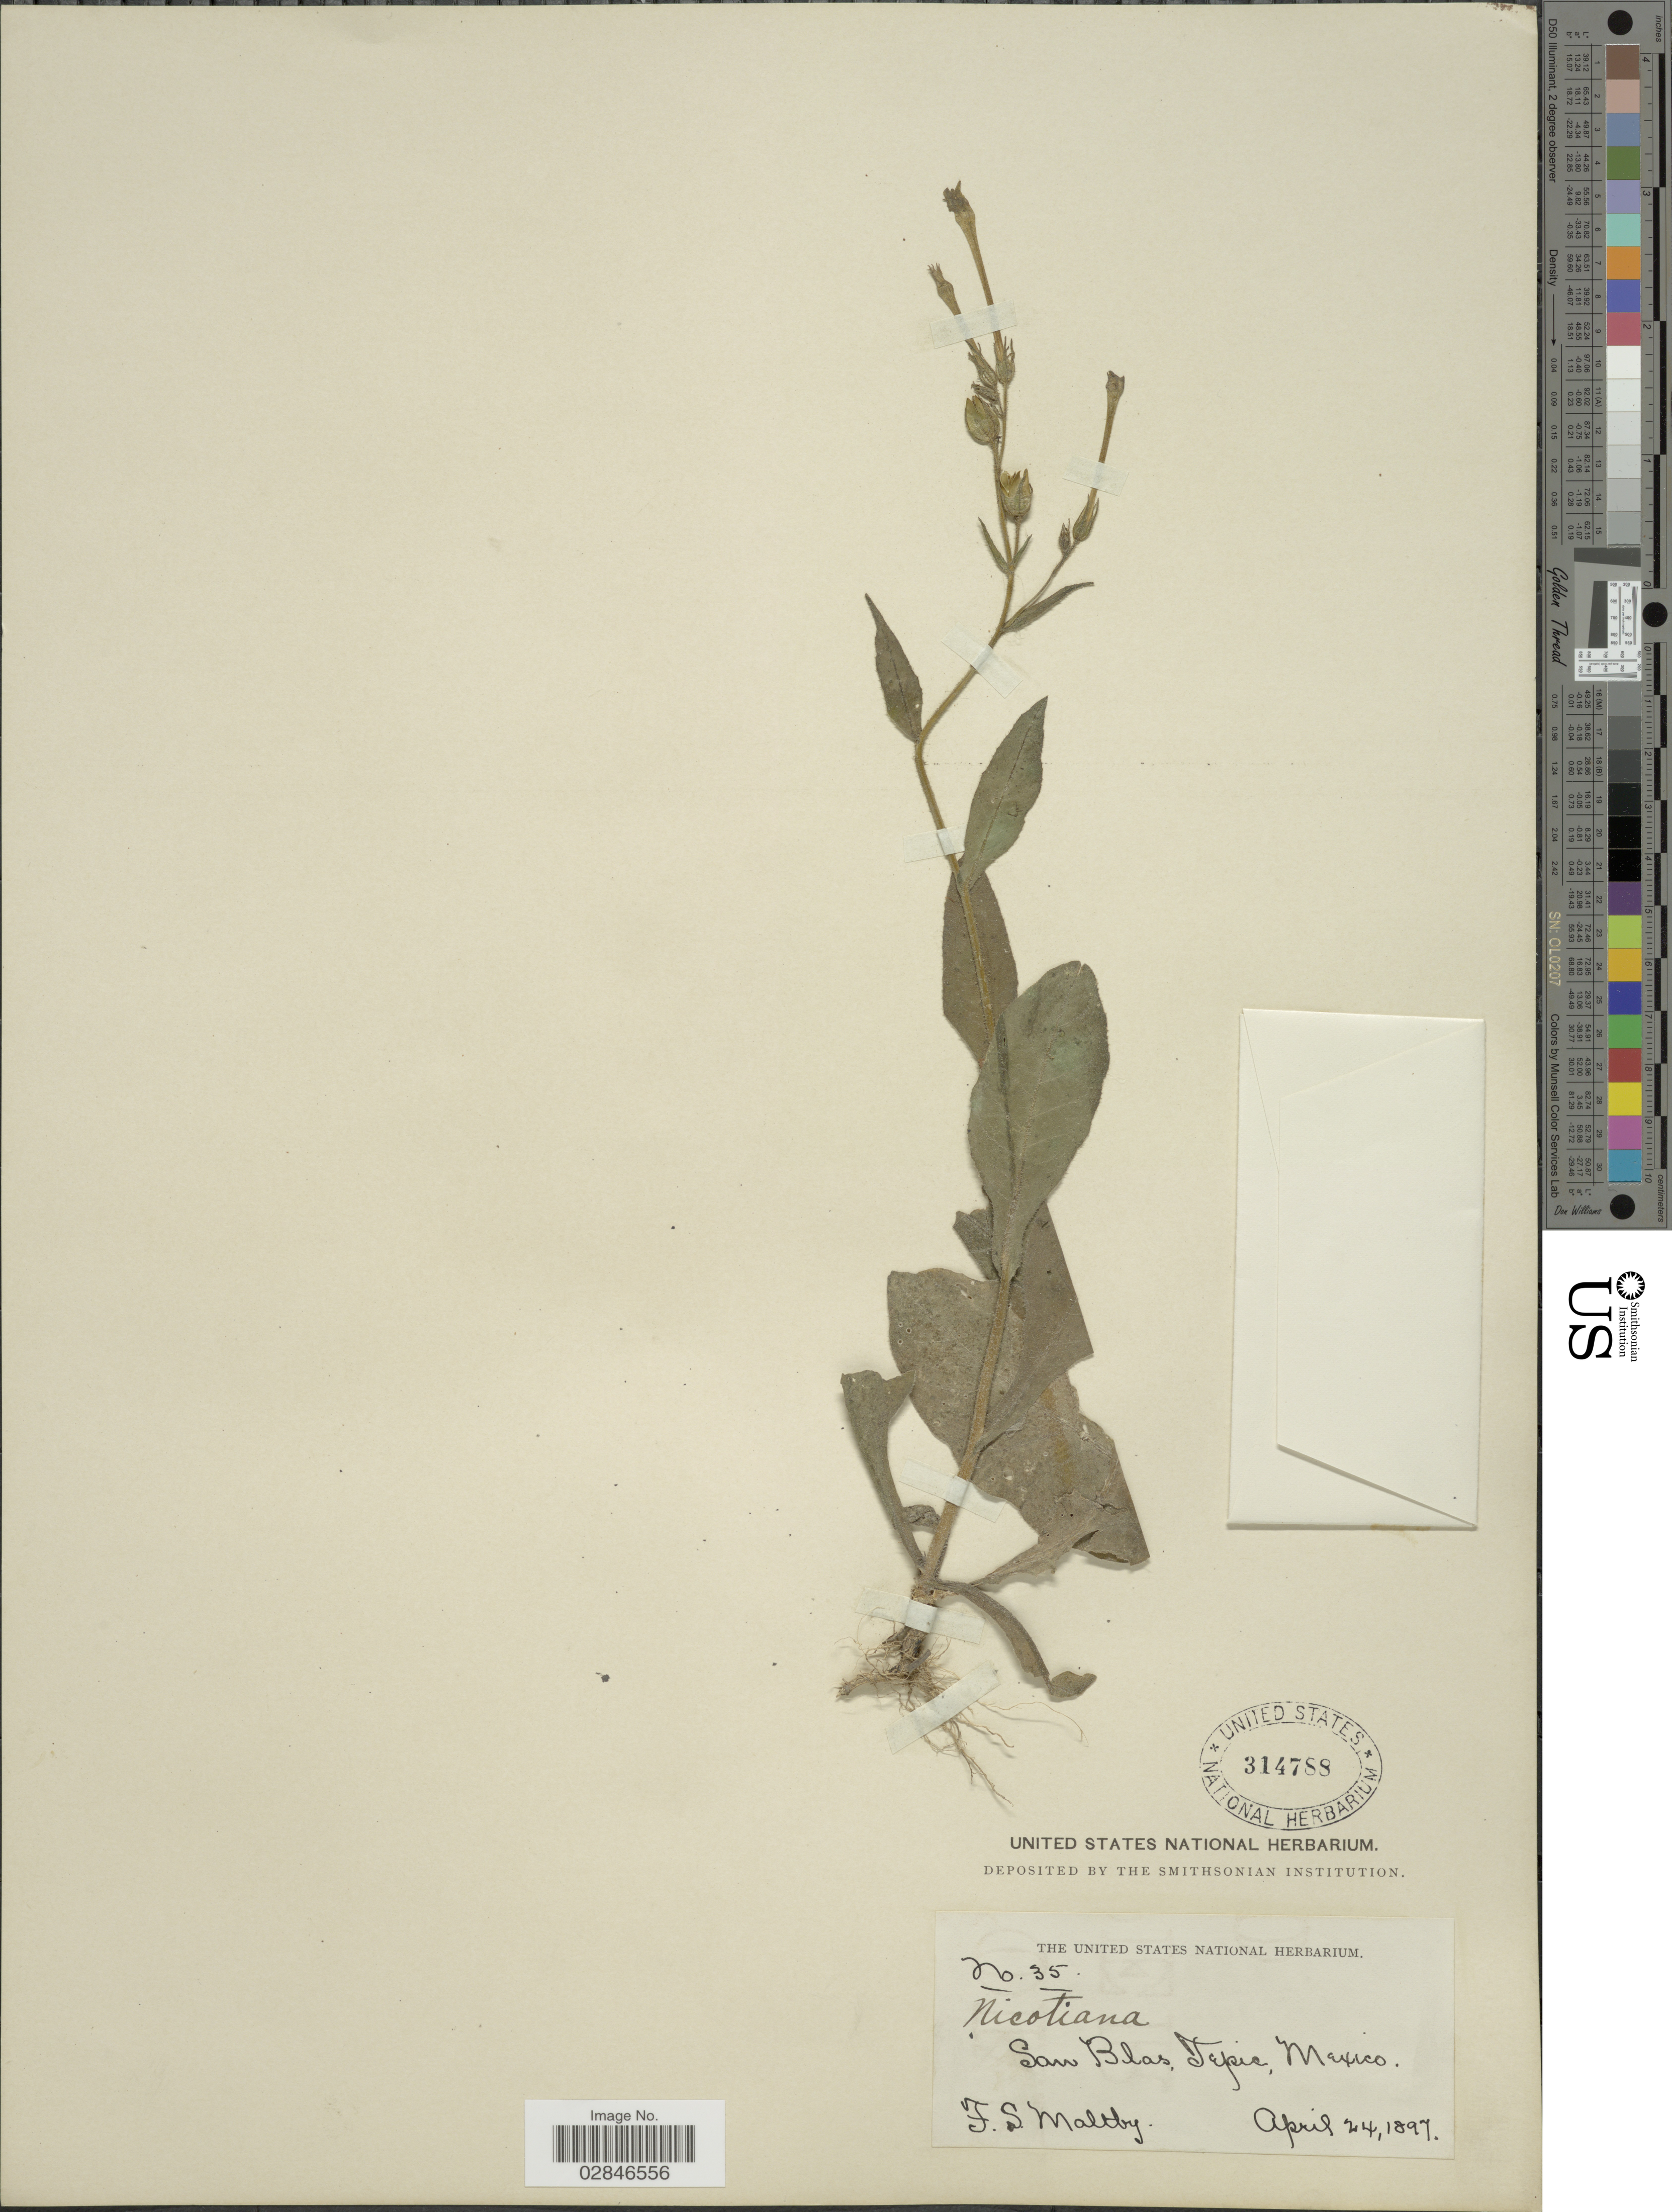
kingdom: Plantae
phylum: Tracheophyta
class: Magnoliopsida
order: Solanales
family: Solanaceae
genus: Nicotiana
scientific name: Nicotiana plumbaginifolia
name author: Viv.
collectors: F. S. Maltby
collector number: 35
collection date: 1897-04-24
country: Mexico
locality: San Blas, Tepic.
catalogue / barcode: US 314788